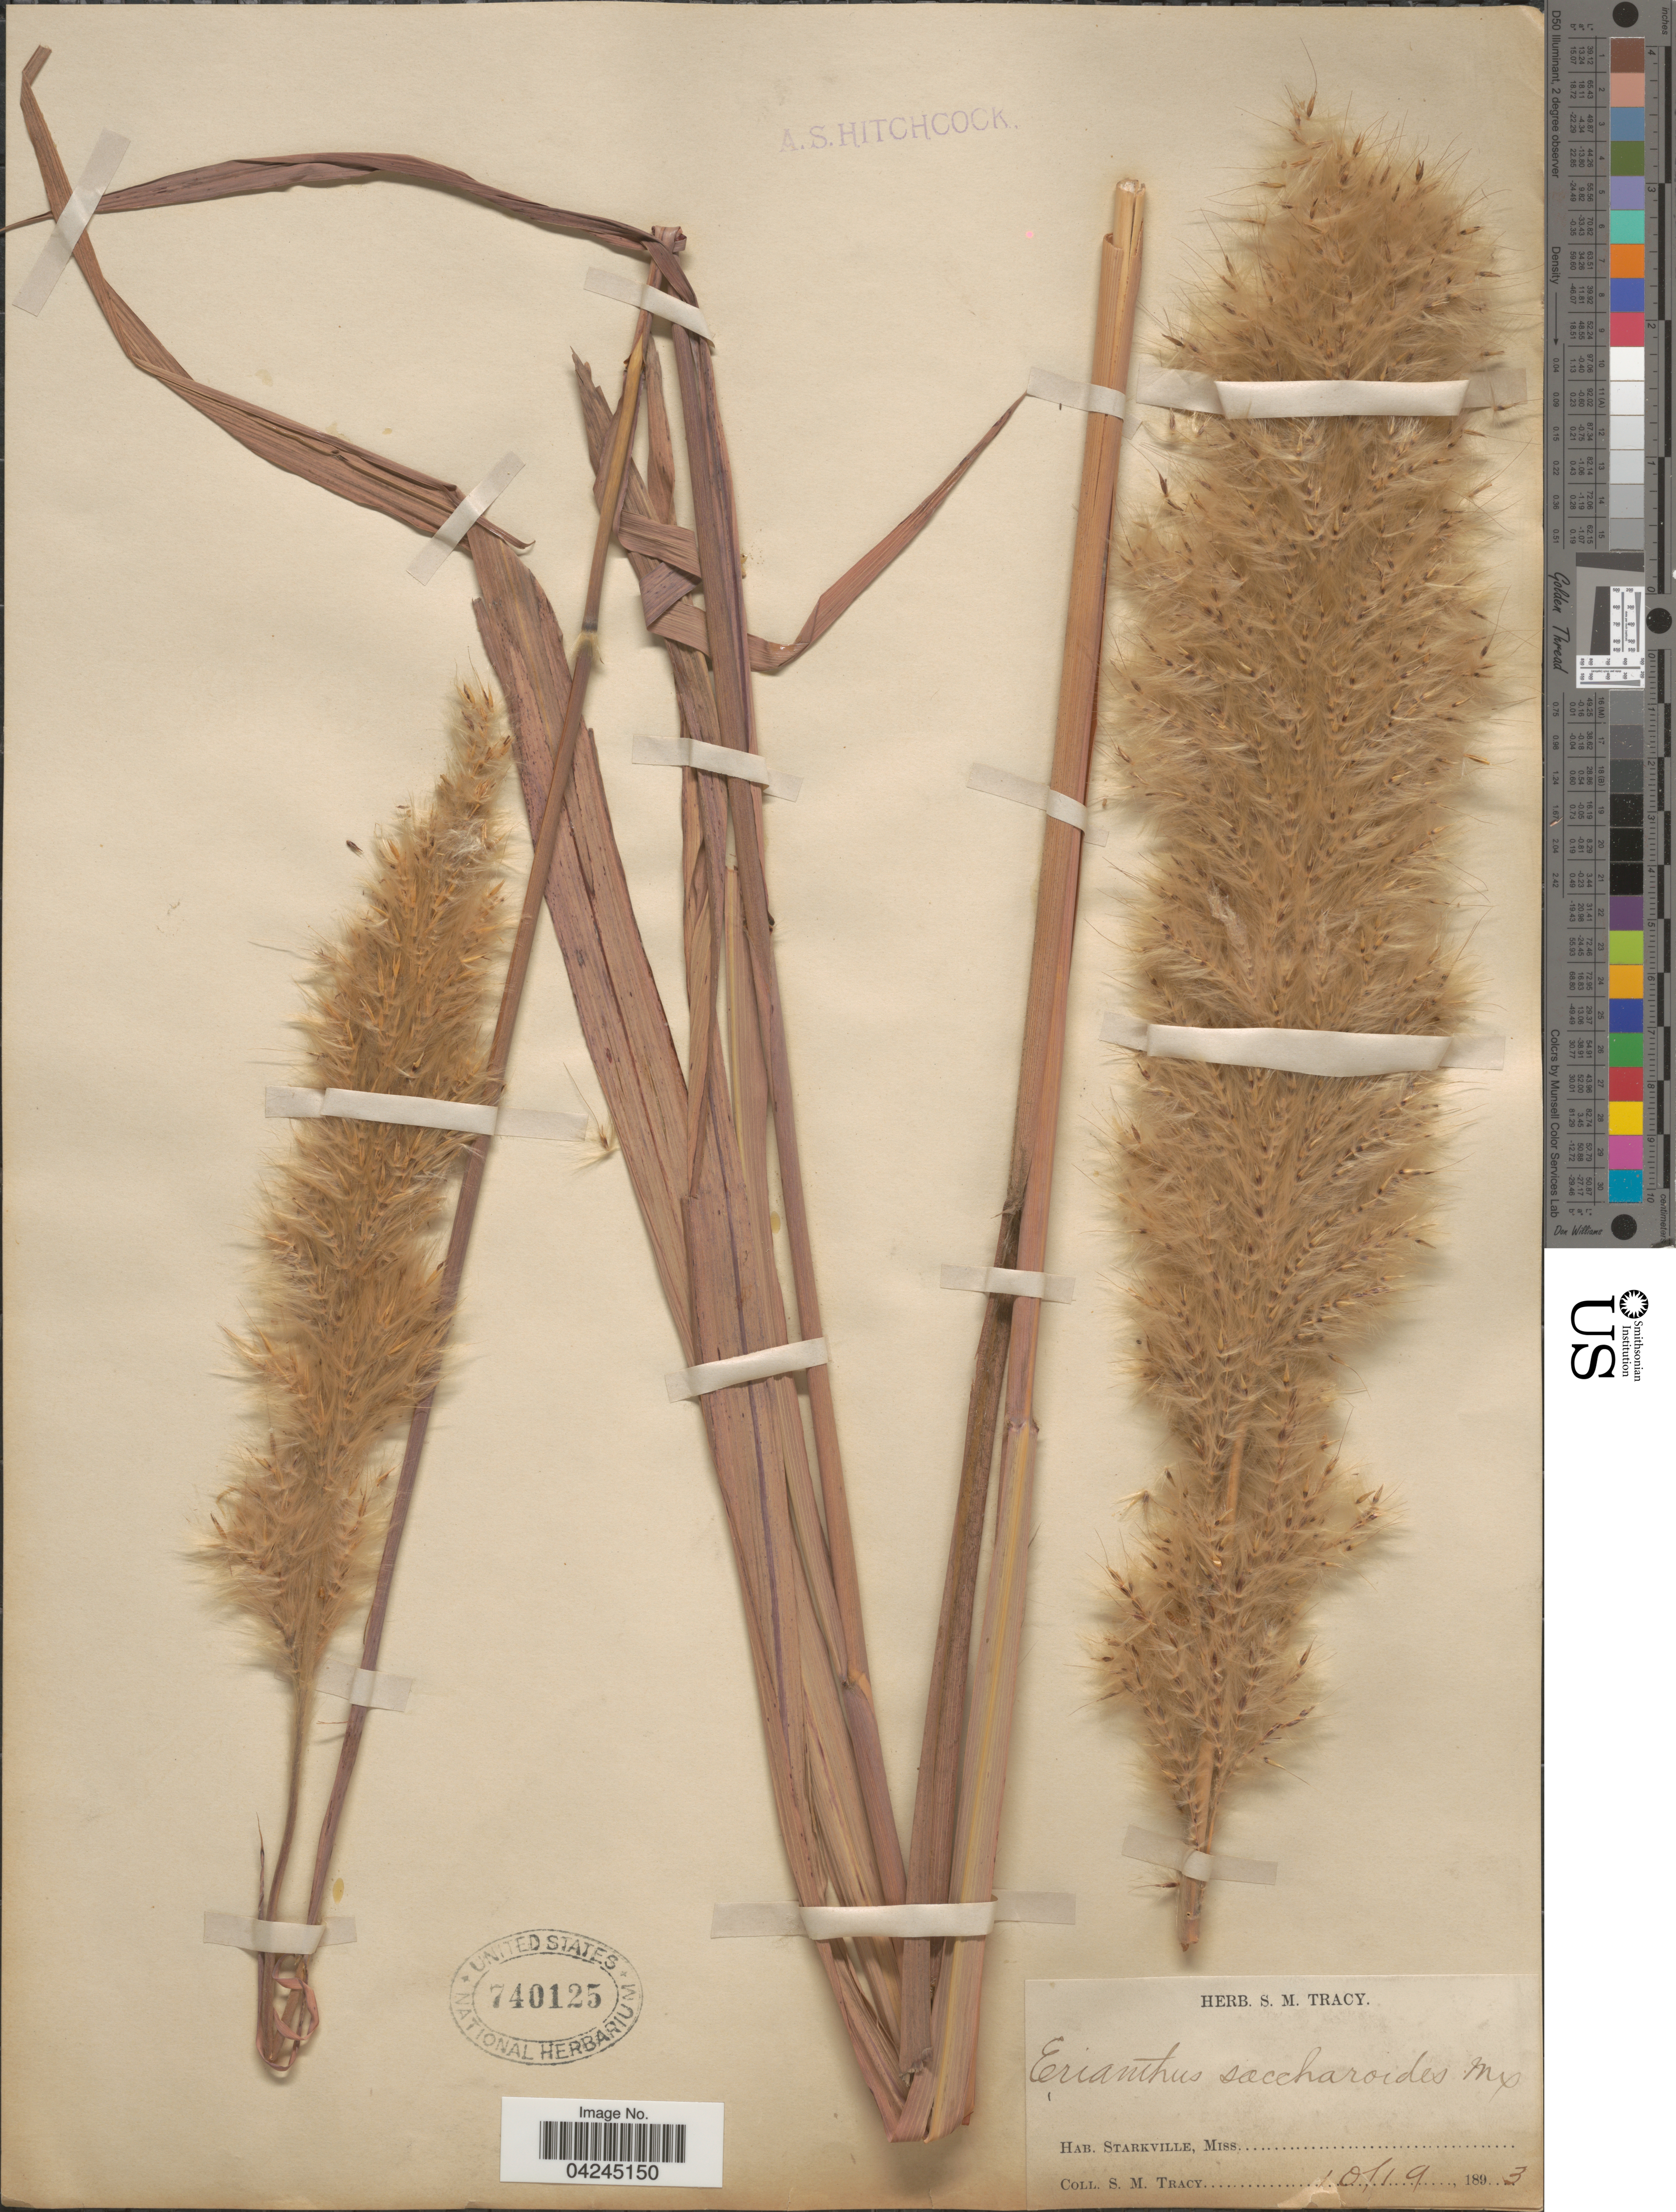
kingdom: Plantae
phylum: Tracheophyta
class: Liliopsida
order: Poales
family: Poaceae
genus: Erianthus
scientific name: Erianthus giganteus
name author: (Walter) P. Beauv.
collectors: S. M. Tracy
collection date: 1893-10-19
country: United States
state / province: Mississippi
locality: Starkville.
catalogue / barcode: US 740125